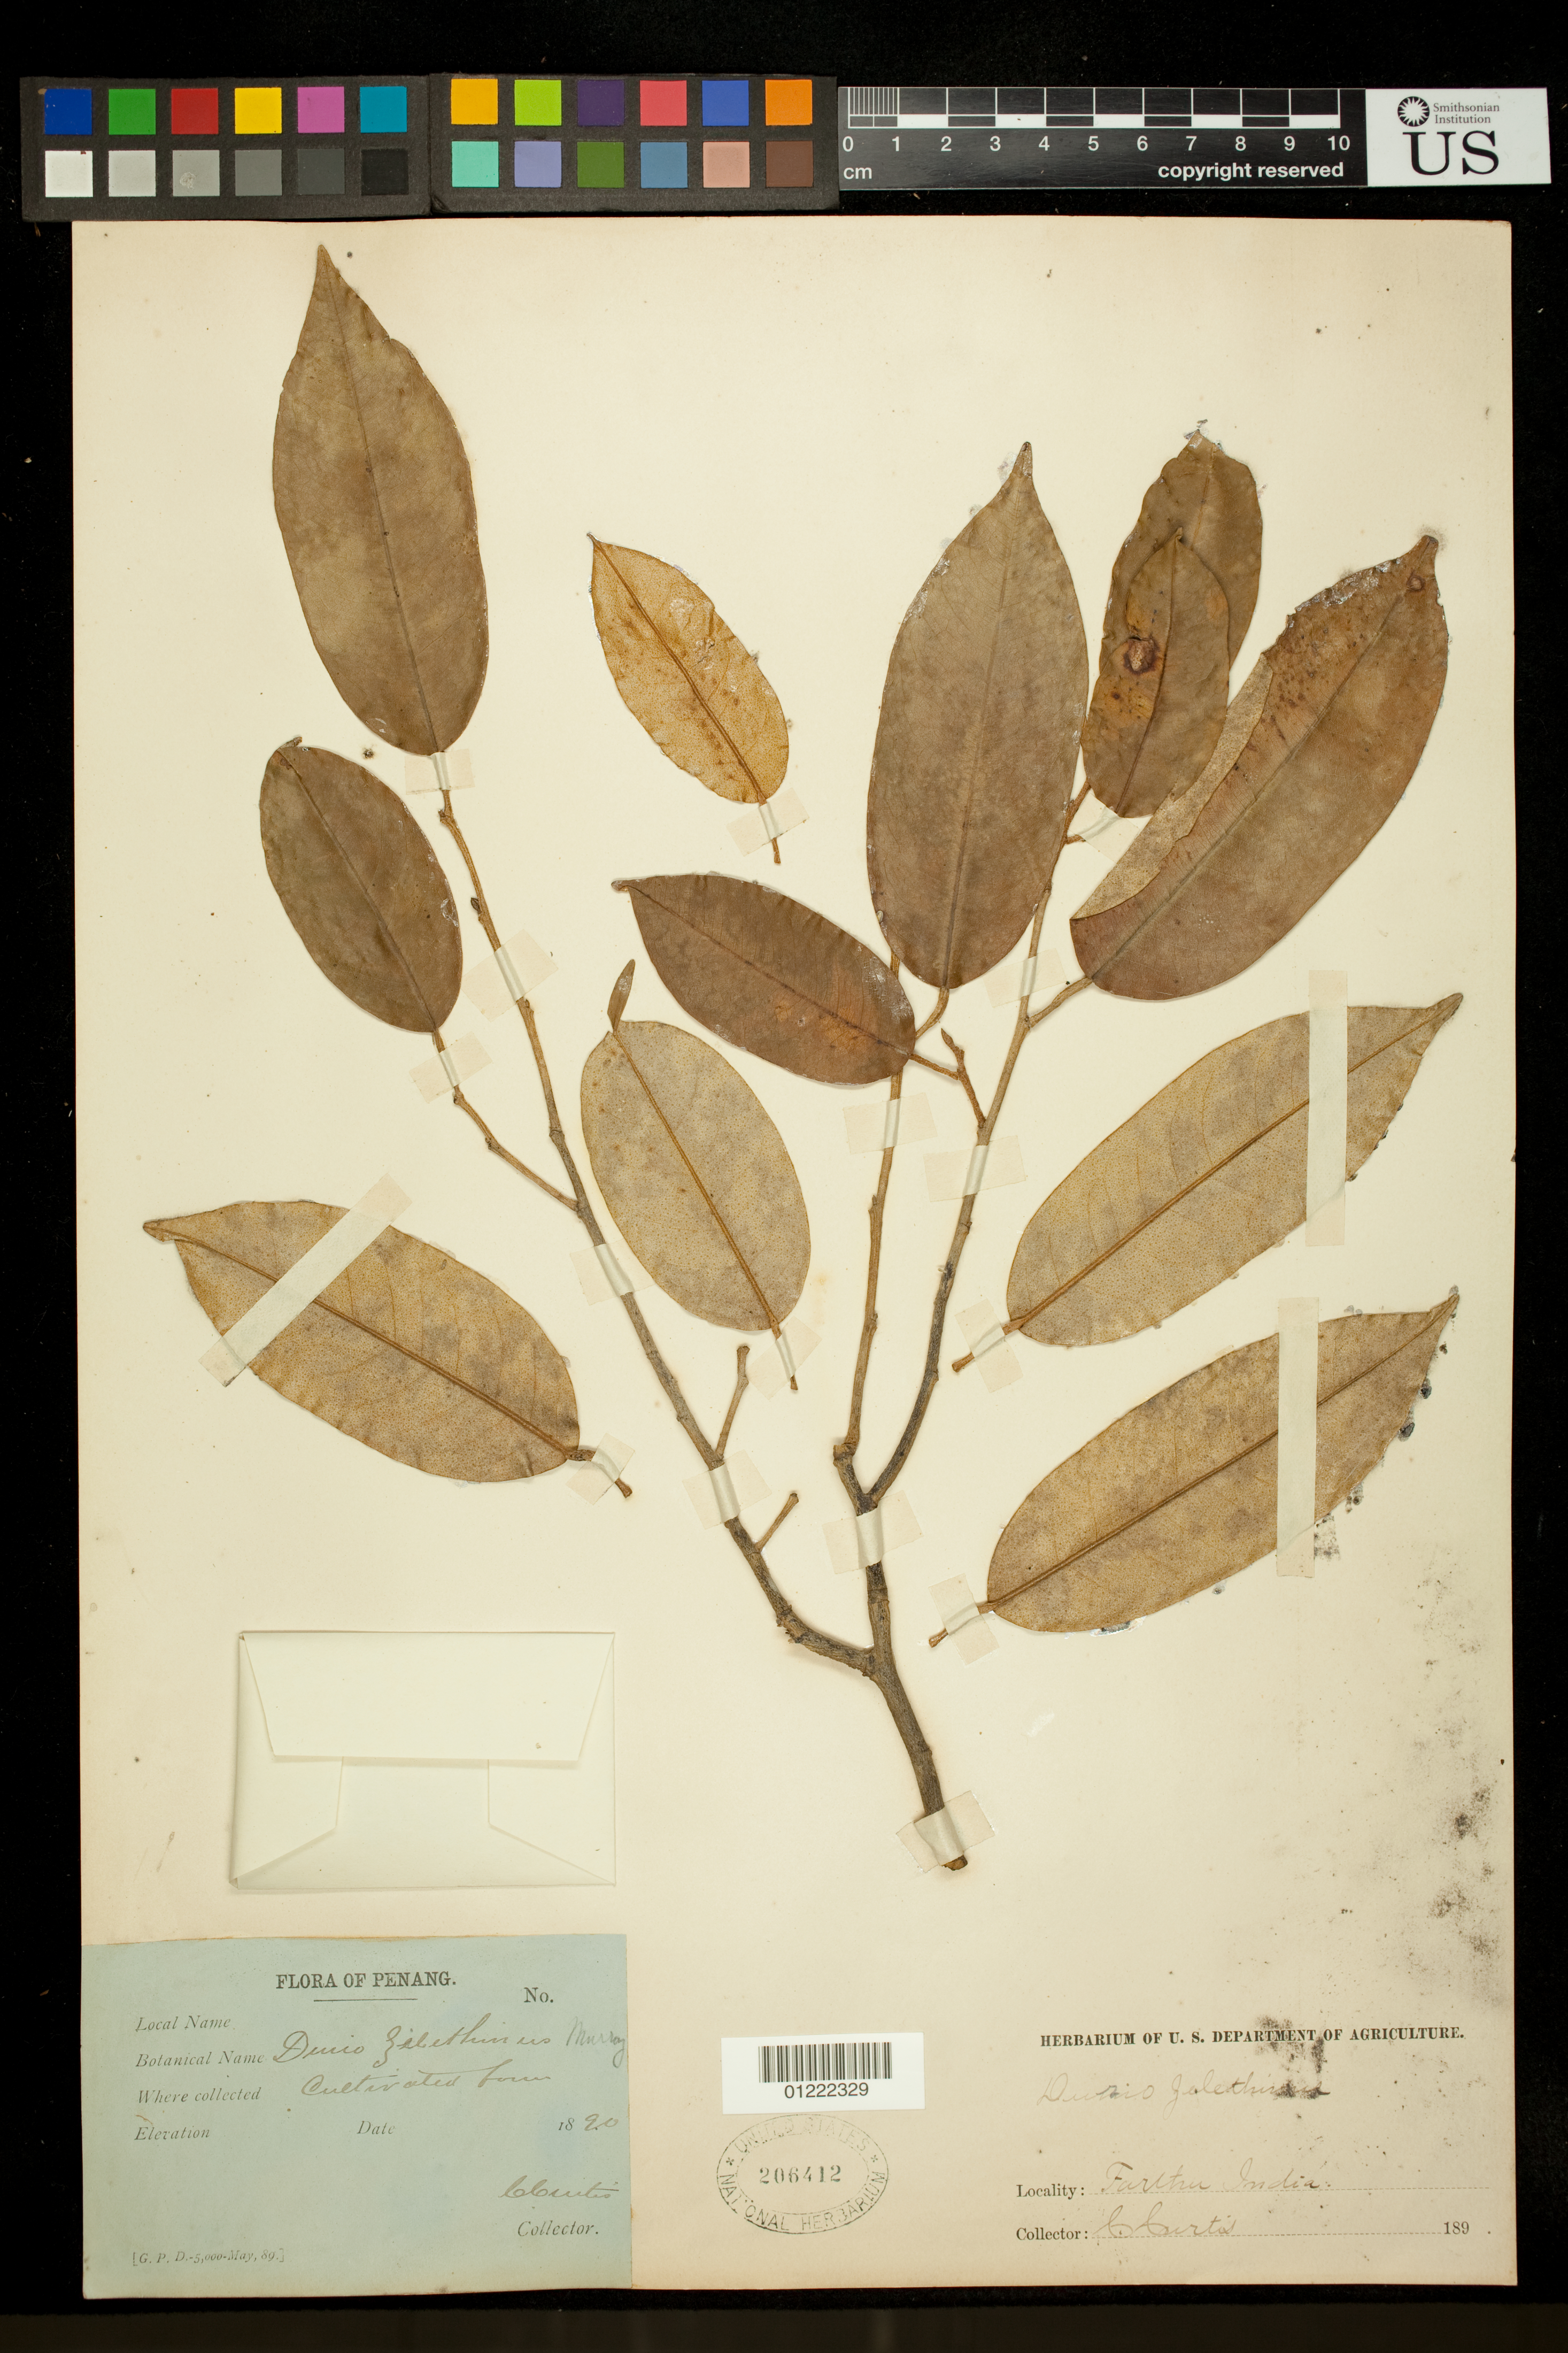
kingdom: Plantae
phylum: Tracheophyta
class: Magnoliopsida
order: Malvales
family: Malvaceae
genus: Durio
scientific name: Durio zibethinus Moon, nom. illeg.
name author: Moon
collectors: C. Curtis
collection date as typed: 1890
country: Malaysia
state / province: Pulau Pinang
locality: Penang, Furthu India.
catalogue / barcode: US 206412